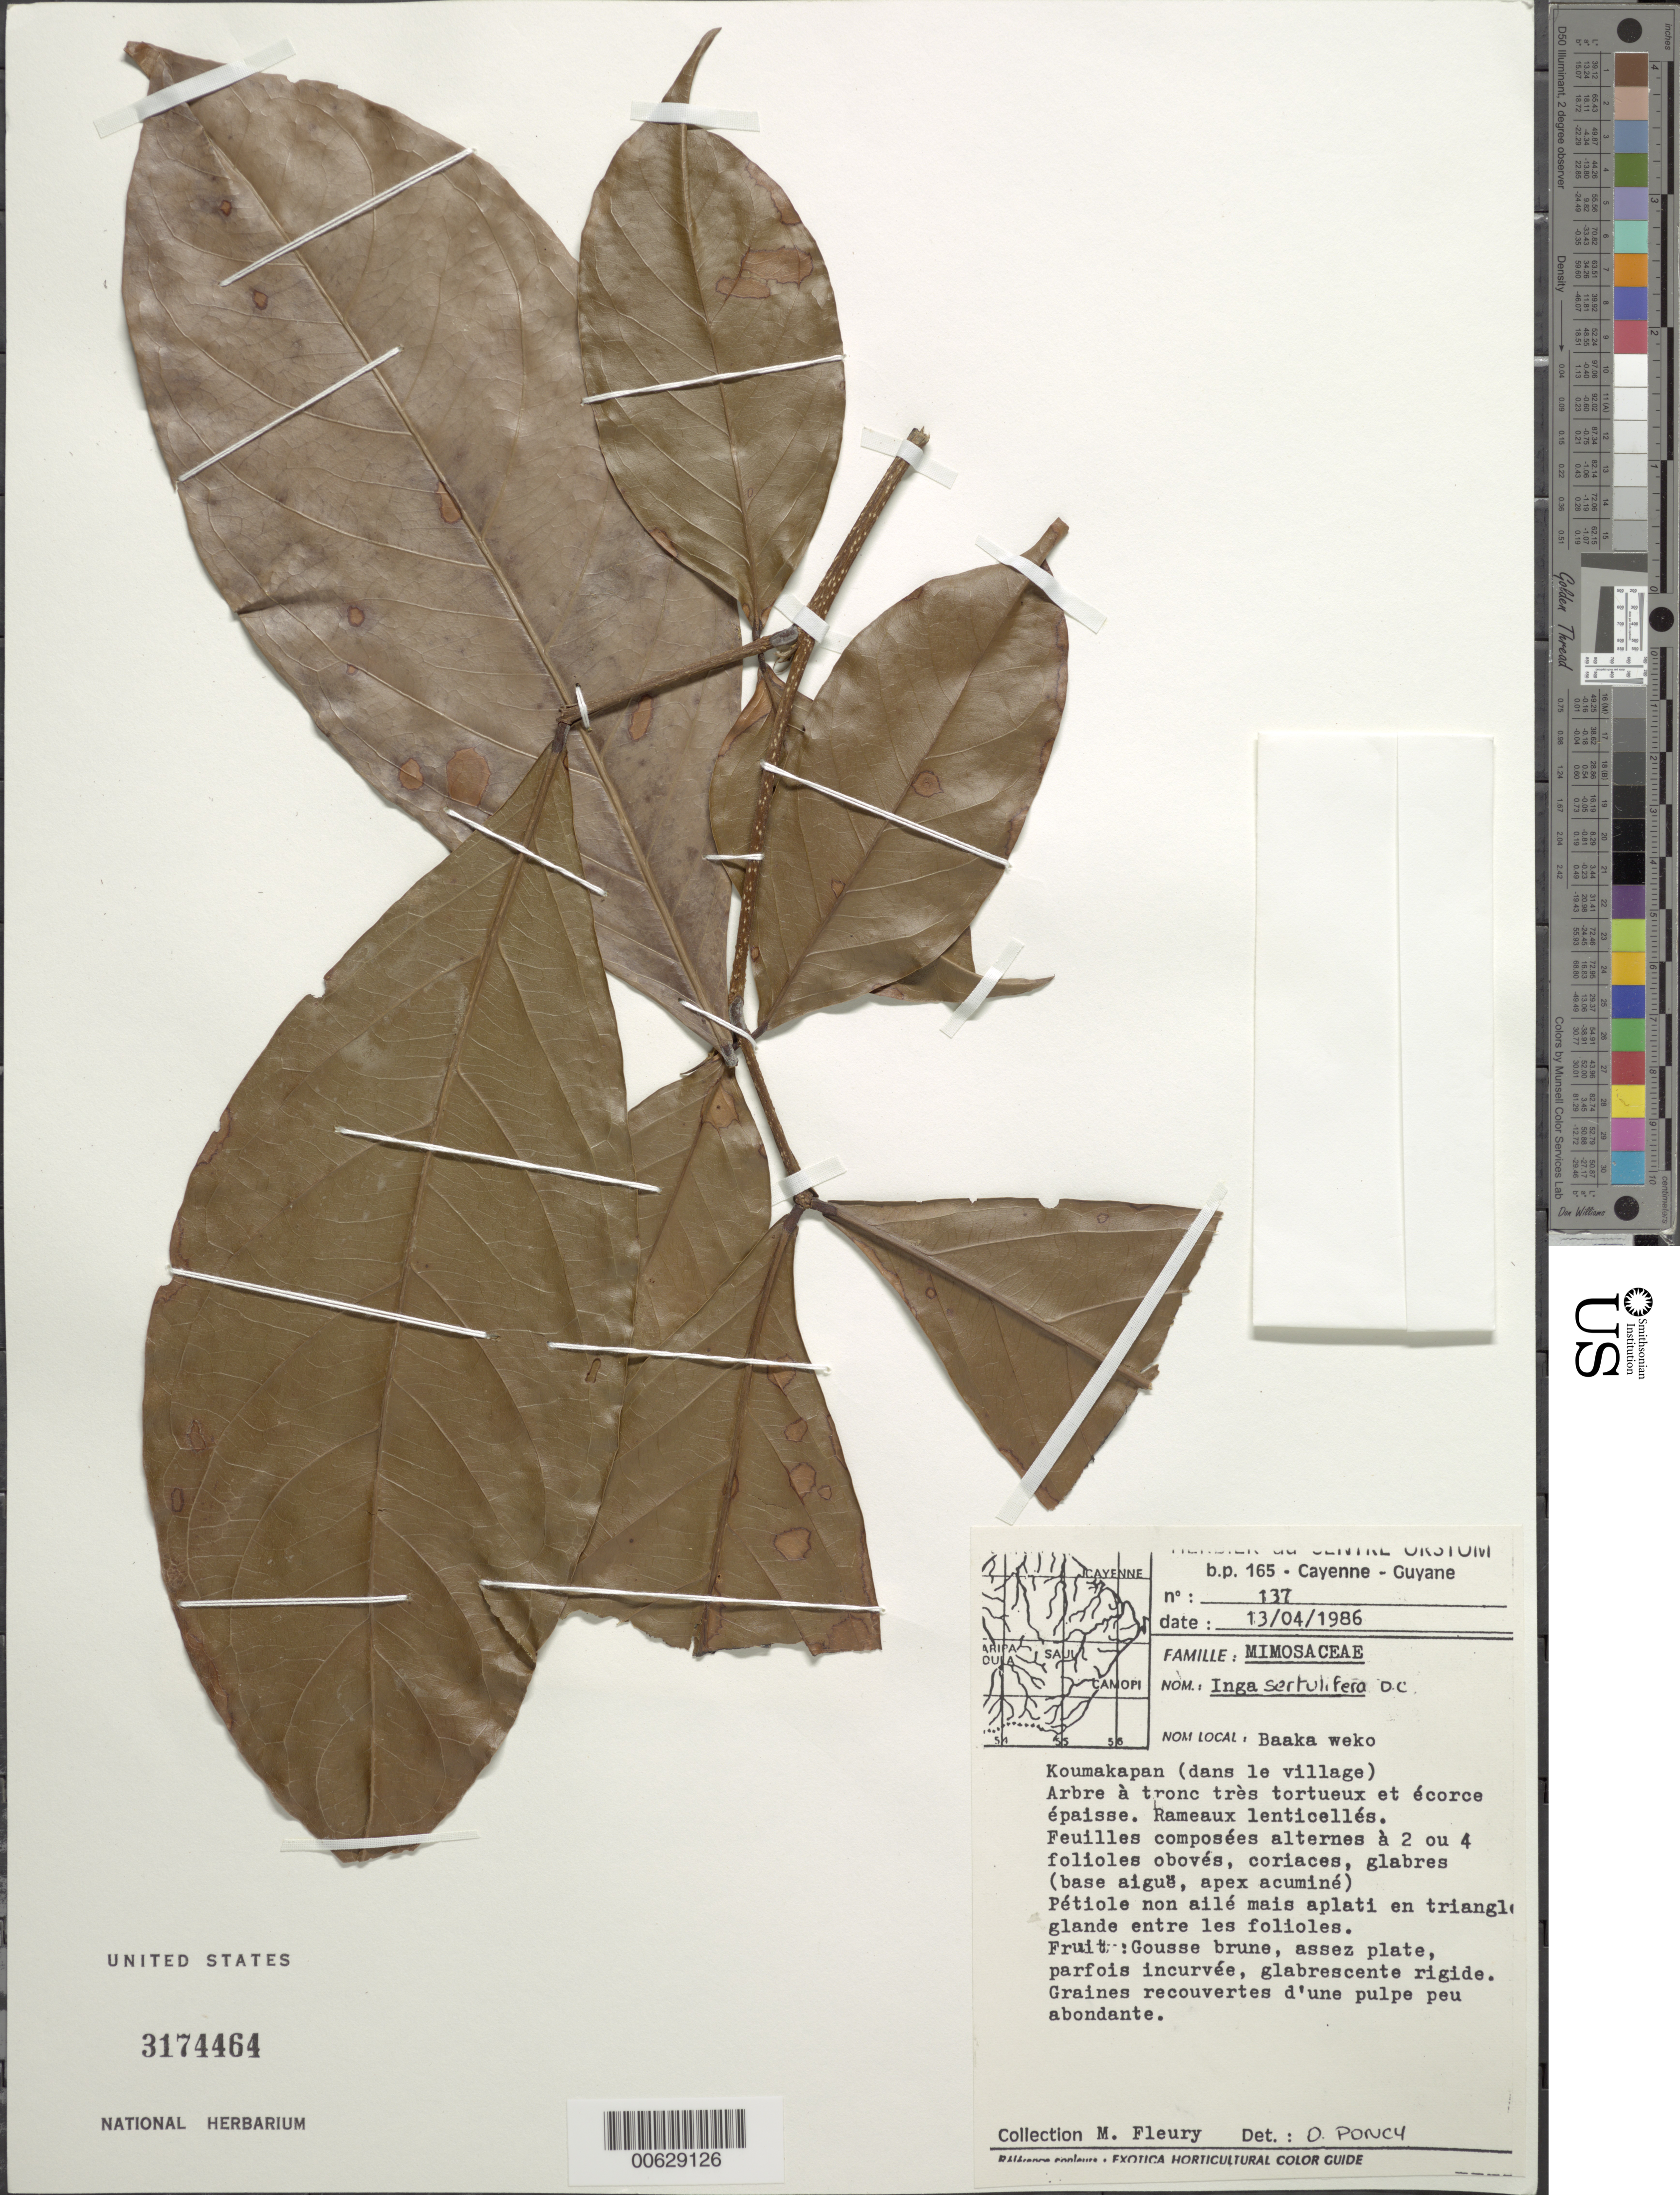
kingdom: Plantae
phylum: Tracheophyta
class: Magnoliopsida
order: Fabales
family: Fabaceae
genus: Inga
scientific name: Inga sertulifera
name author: DC.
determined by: Pennington, T. D., (K)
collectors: M. Fleury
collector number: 137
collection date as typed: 13-Apr-86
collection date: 1986-04-13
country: French Guiana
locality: Koumakapan Village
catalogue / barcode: US 3174464